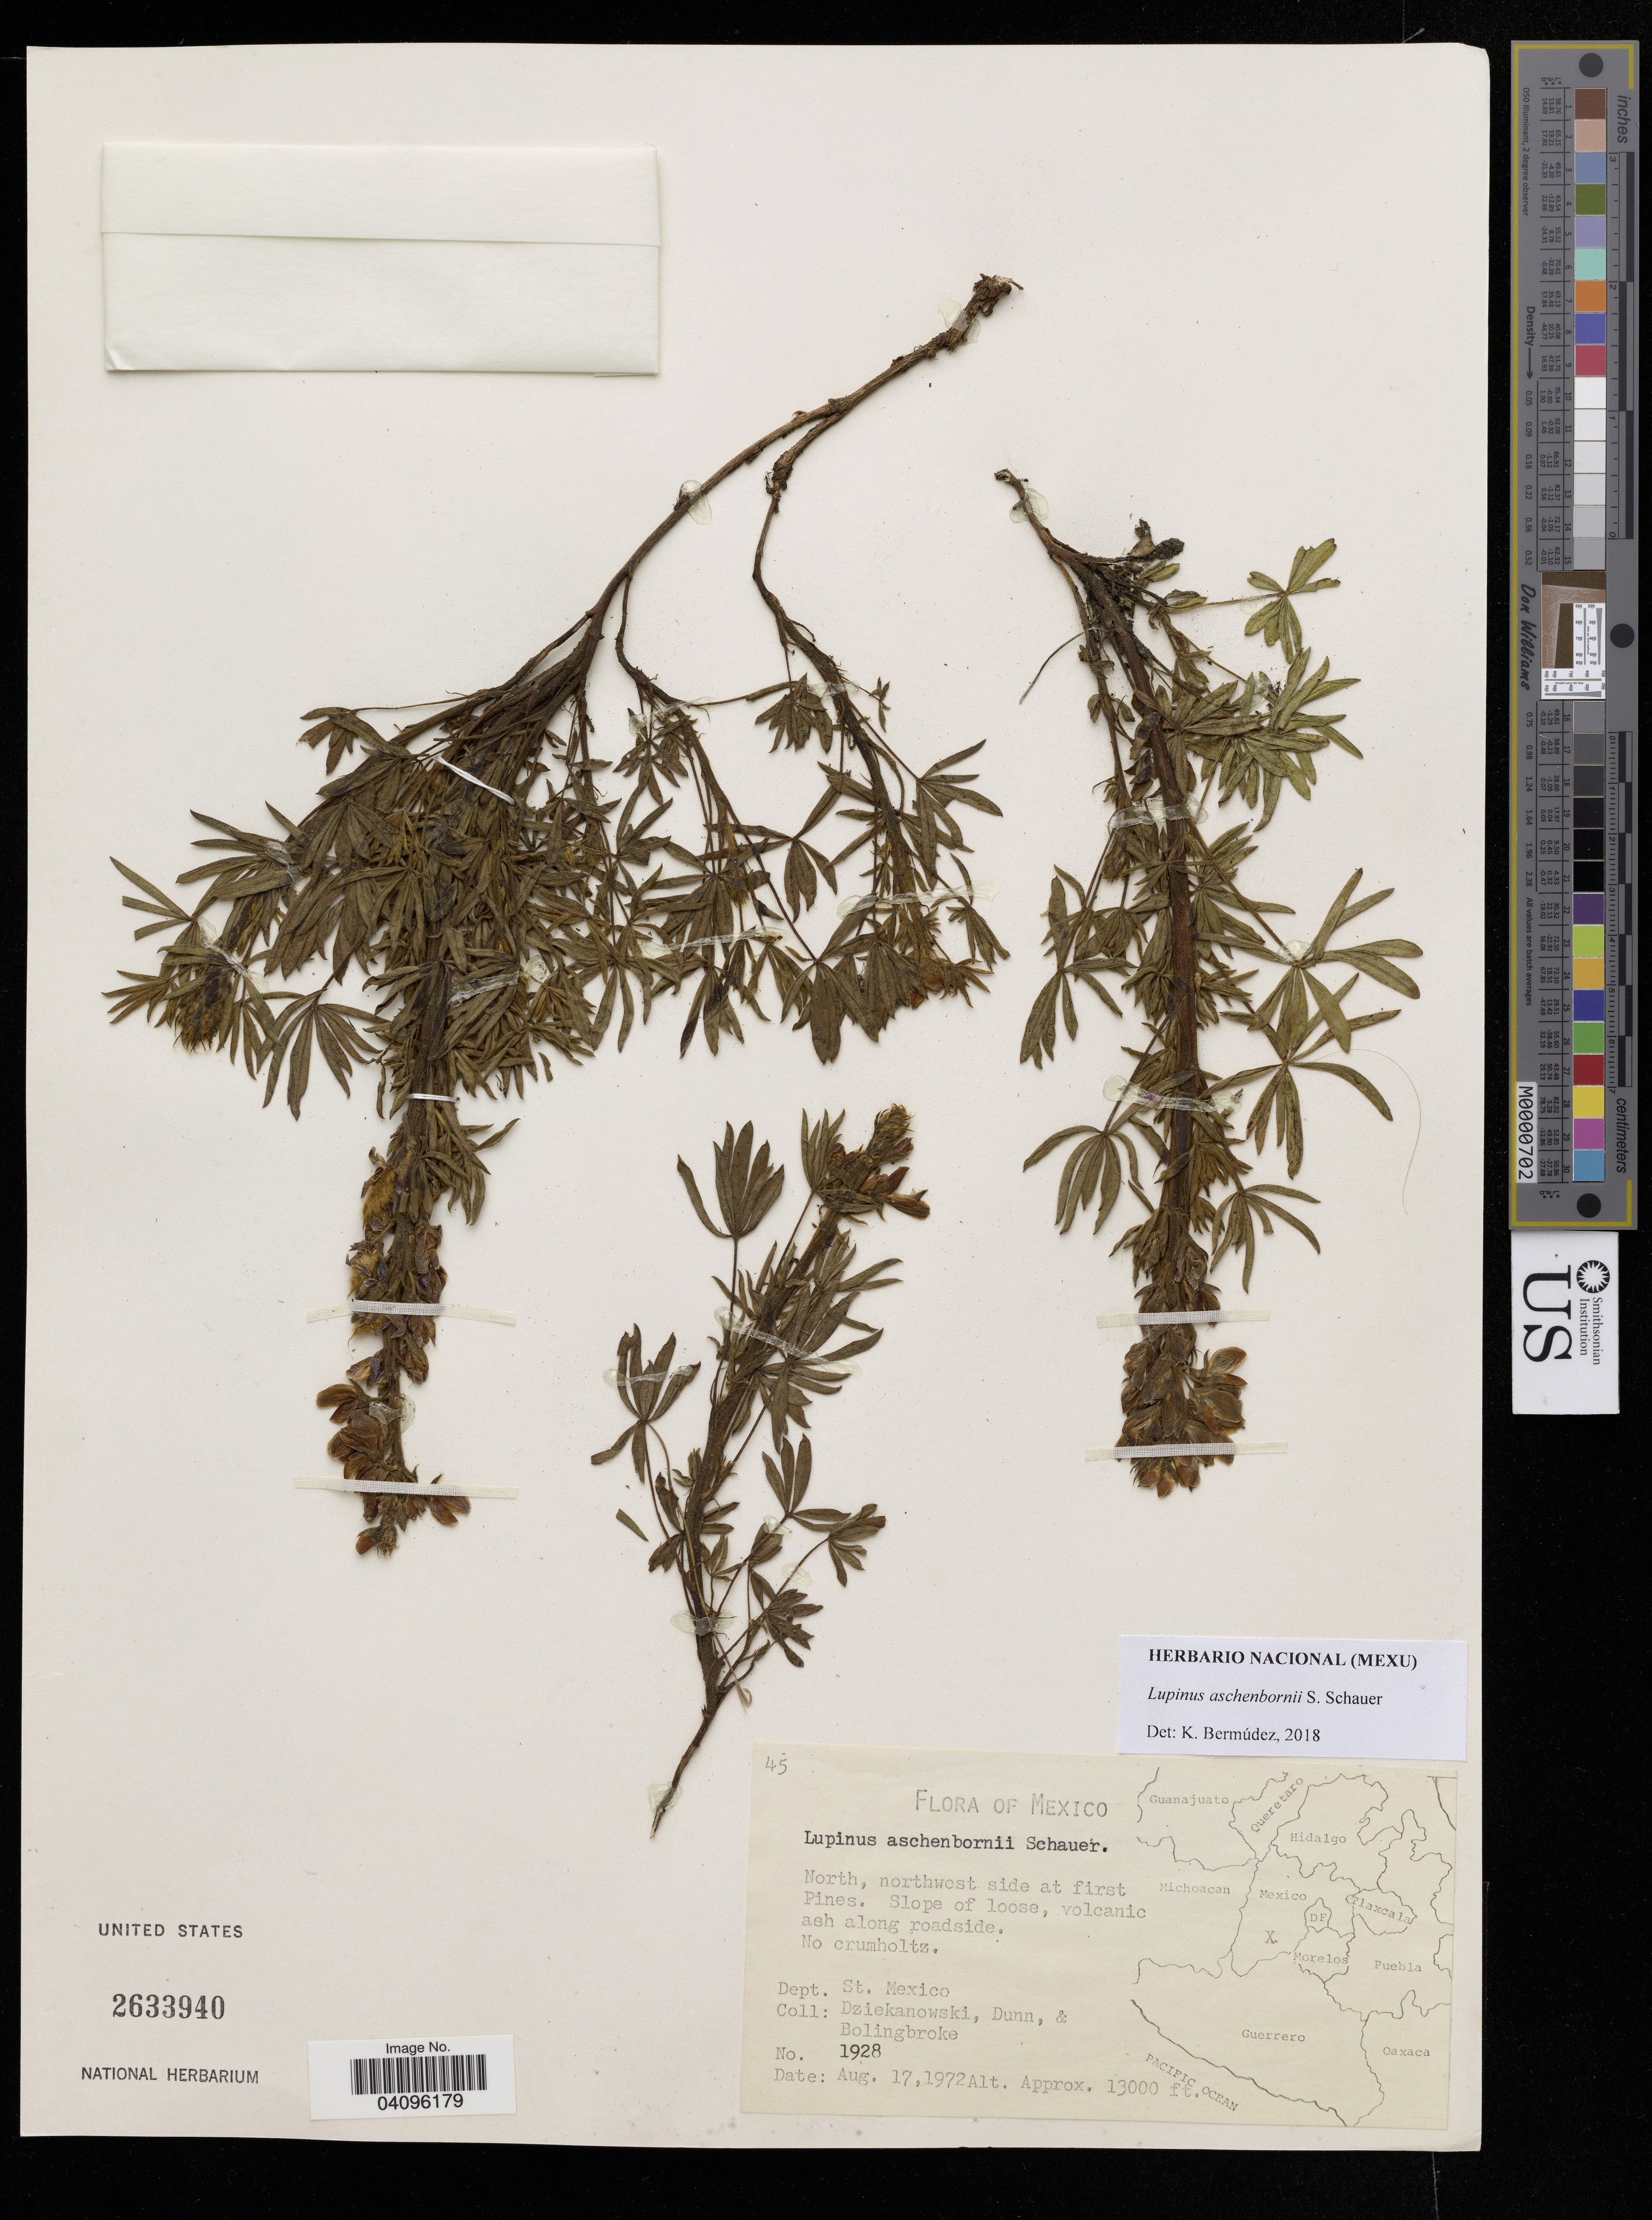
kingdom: Plantae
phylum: Tracheophyta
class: Magnoliopsida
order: Fabales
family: Fabaceae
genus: Lupinus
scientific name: Lupinus aschenbornii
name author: S. Schauer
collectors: Dziekanowski, -- Dunn & -. Bolingbroke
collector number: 1928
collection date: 1972-08-17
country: Mexico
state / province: México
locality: North, northwest side at first Pines. Slope of loose, volcanic ash along roadside.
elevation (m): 396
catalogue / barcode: US 2633940